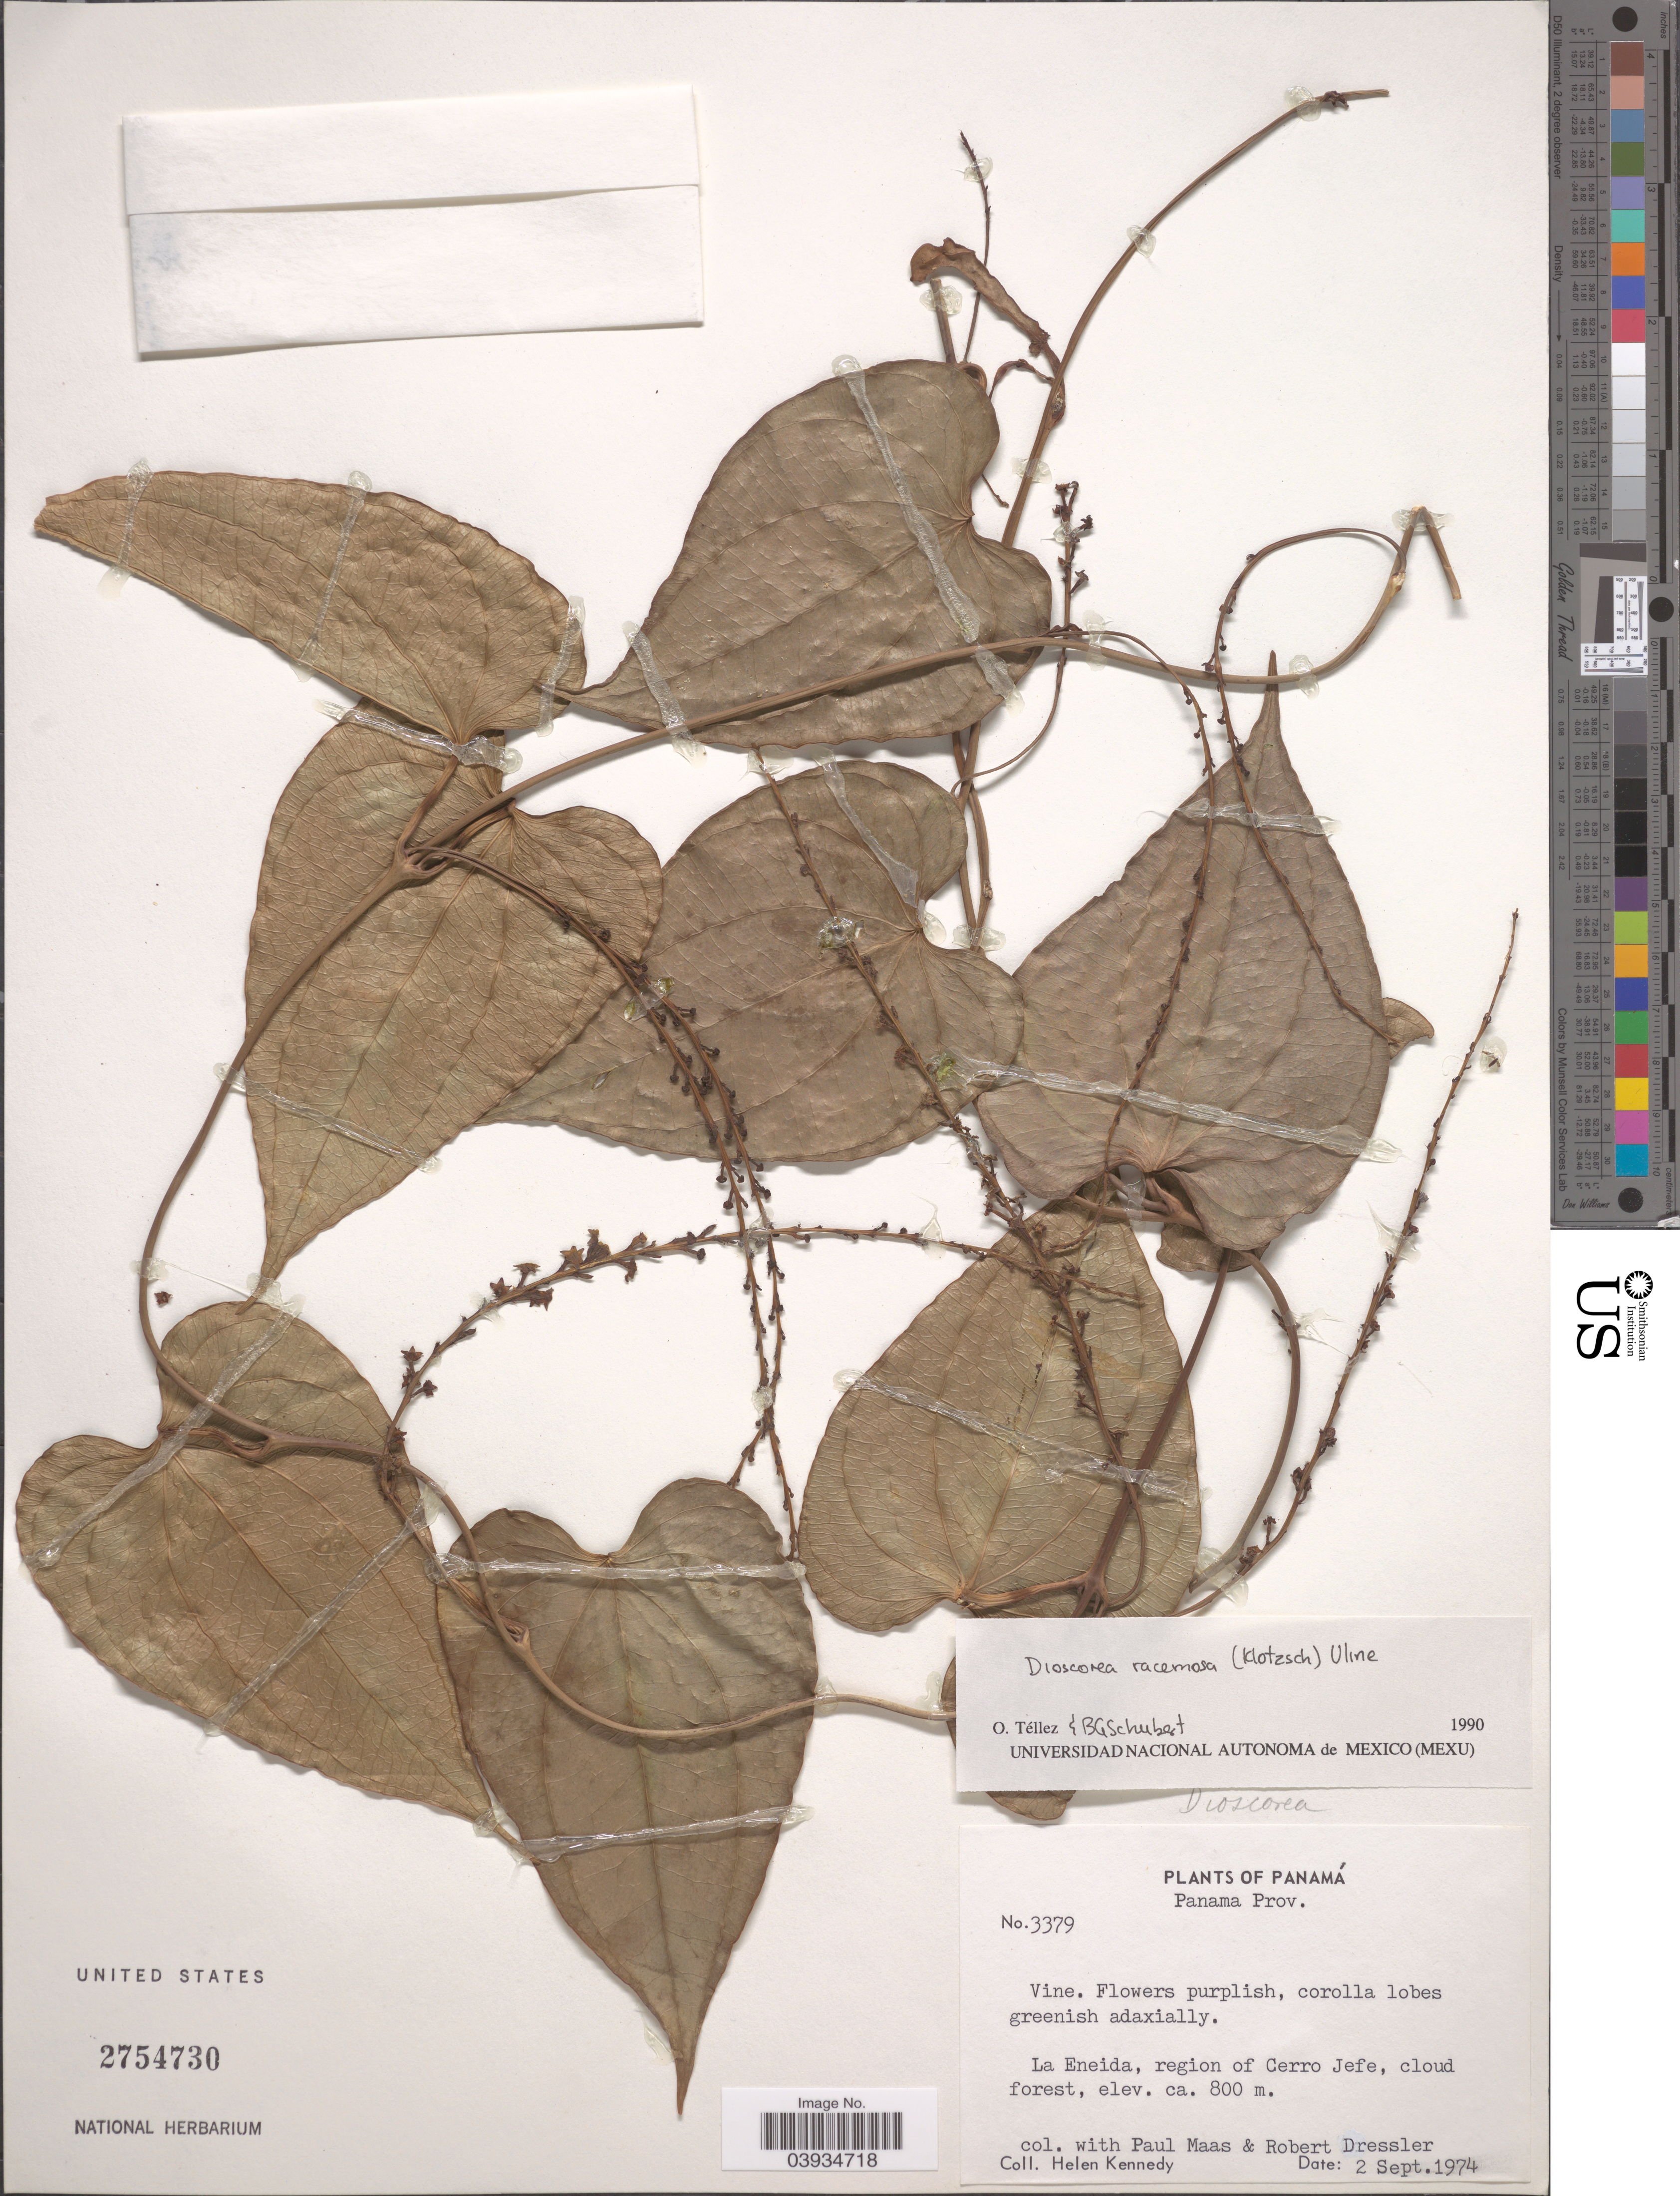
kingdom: Plantae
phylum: Tracheophyta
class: Liliopsida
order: Dioscoreales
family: Dioscoreaceae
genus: Dioscorea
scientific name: Dioscorea racemosa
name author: Rusby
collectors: H. Kennedy, P. Maas & R. Dressler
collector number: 3379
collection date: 1974-09-02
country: Panama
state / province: Panamá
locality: La Eneida, region of Cerro Jefe.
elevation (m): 800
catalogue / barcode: US 2754730